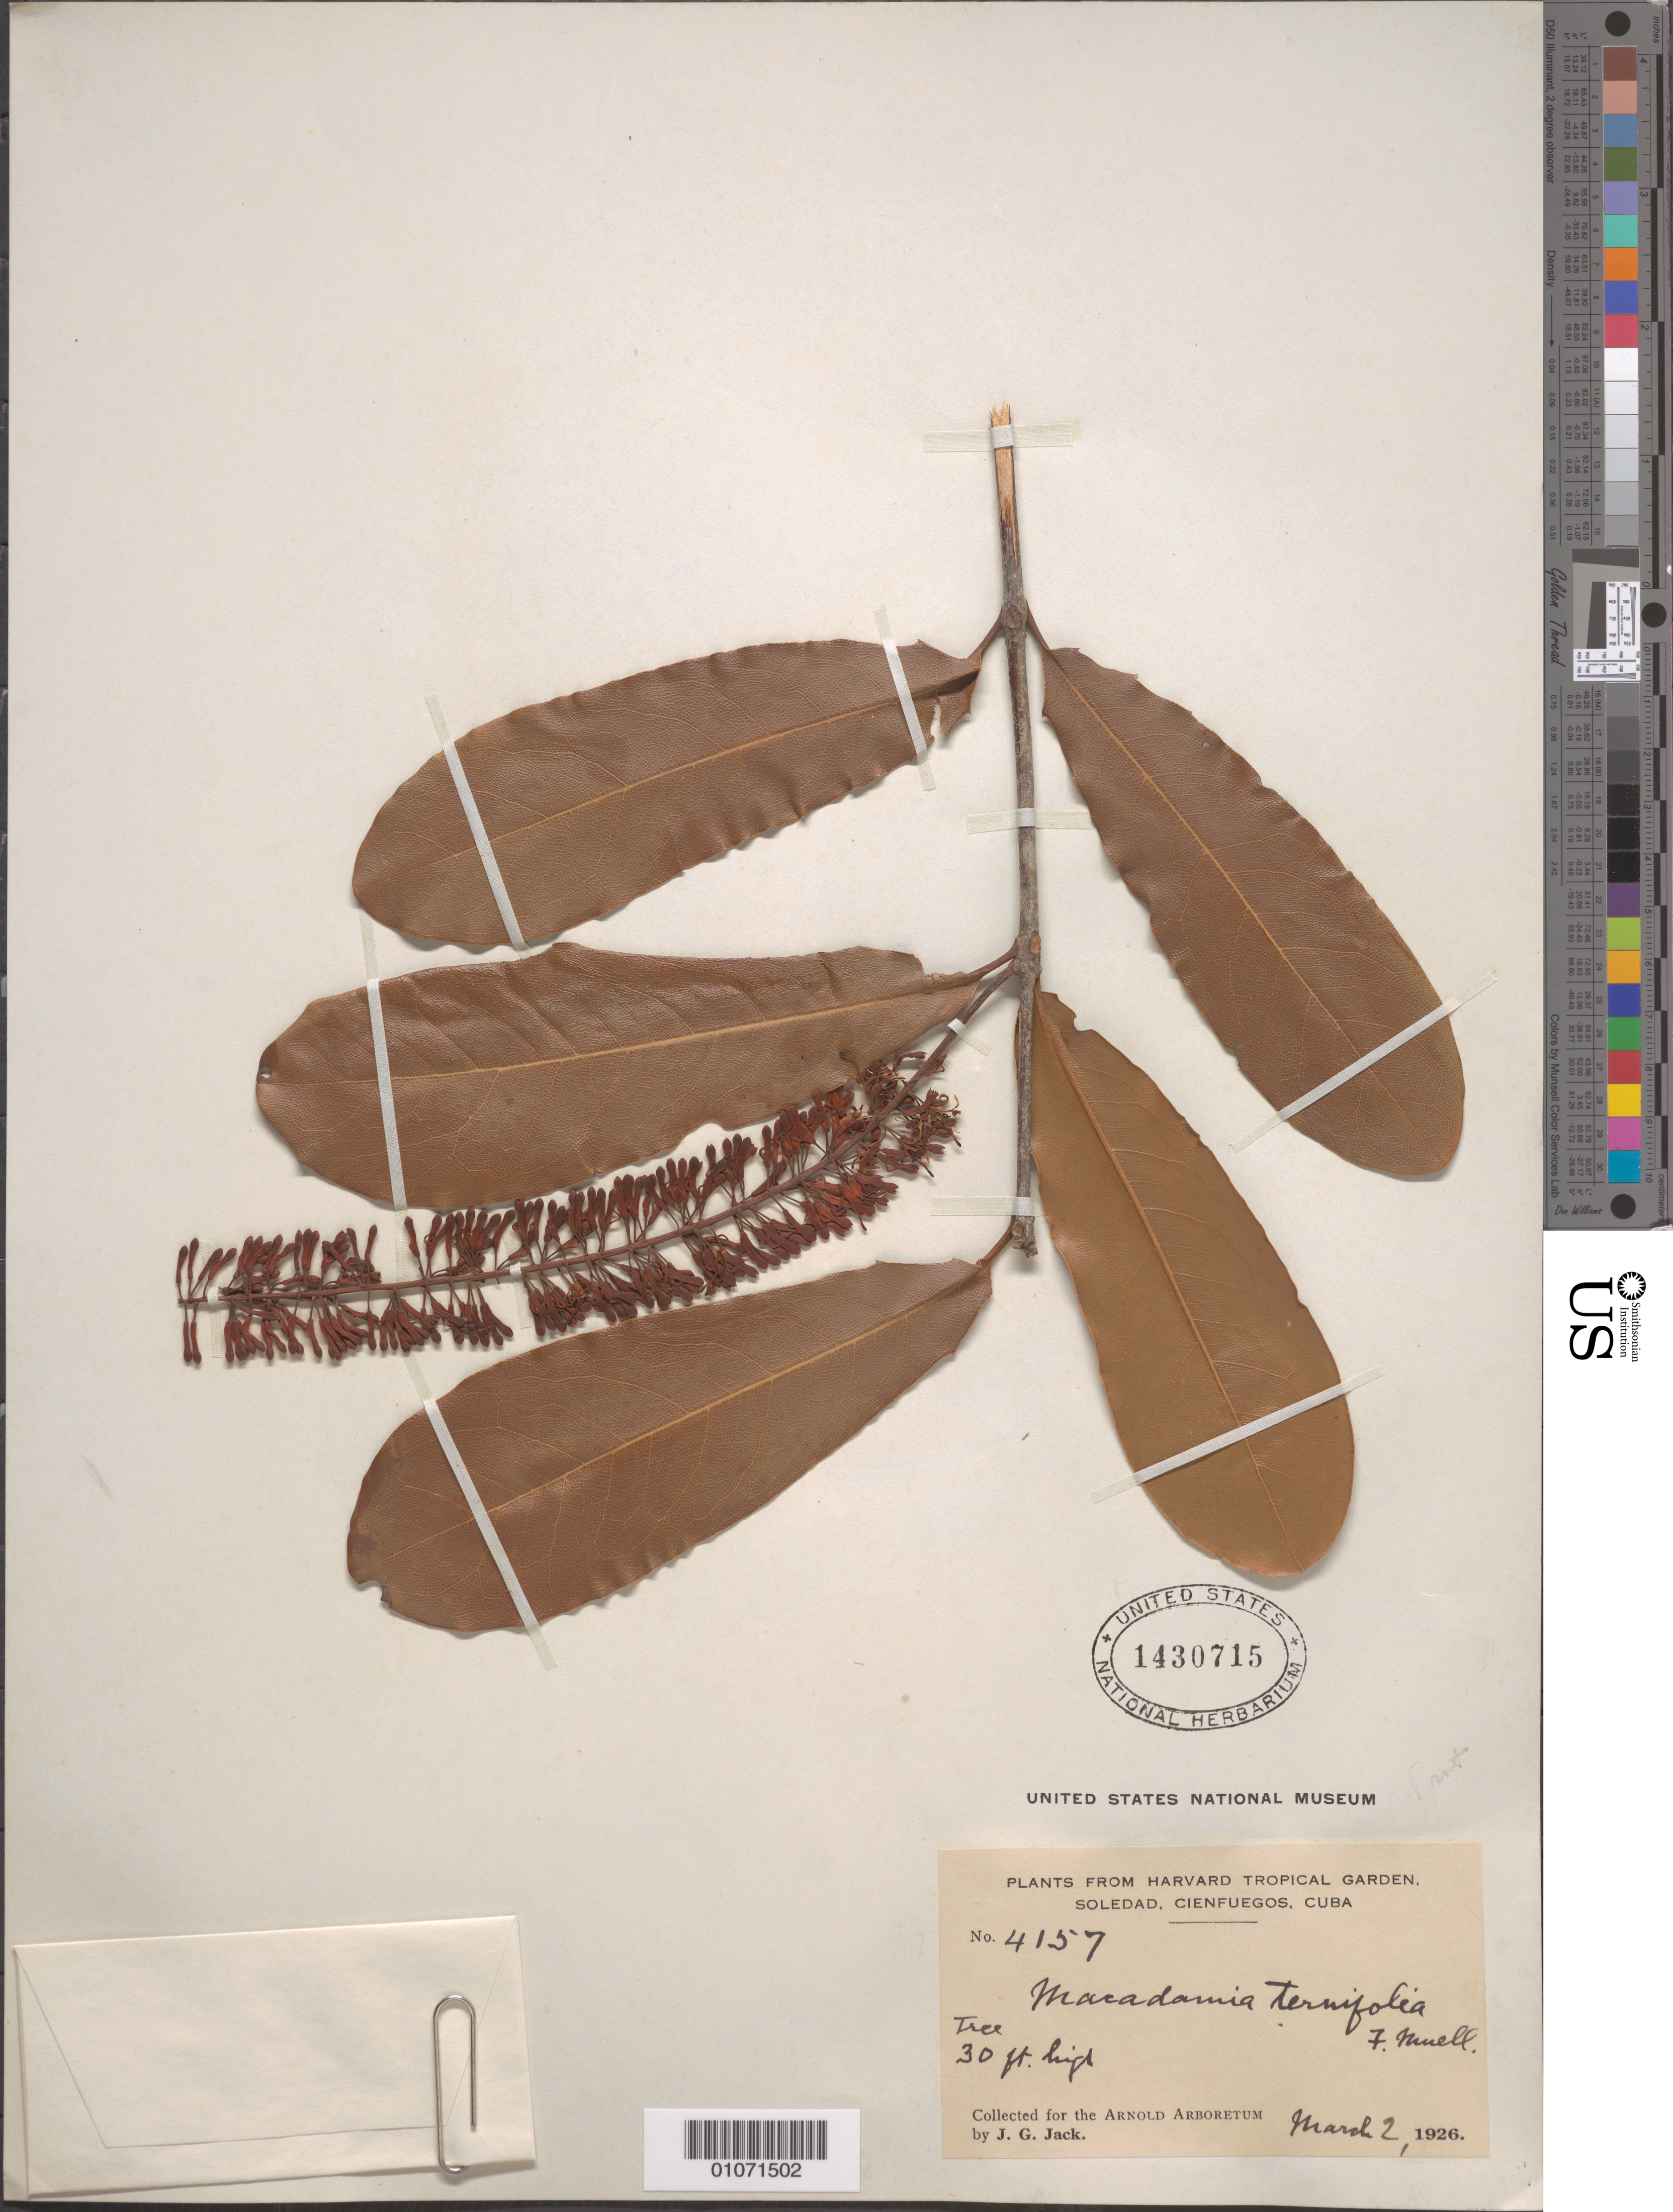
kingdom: Plantae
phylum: Tracheophyta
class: Magnoliopsida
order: Proteales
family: Proteaceae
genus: Macadamia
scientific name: Macadamia ternifolia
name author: F. Muell.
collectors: J. G. Jack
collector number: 4157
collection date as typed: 02 Mar 1926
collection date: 1926-03-02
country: Cuba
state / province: Cienfuegos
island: Cuba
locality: Soledad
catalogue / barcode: US 1430715